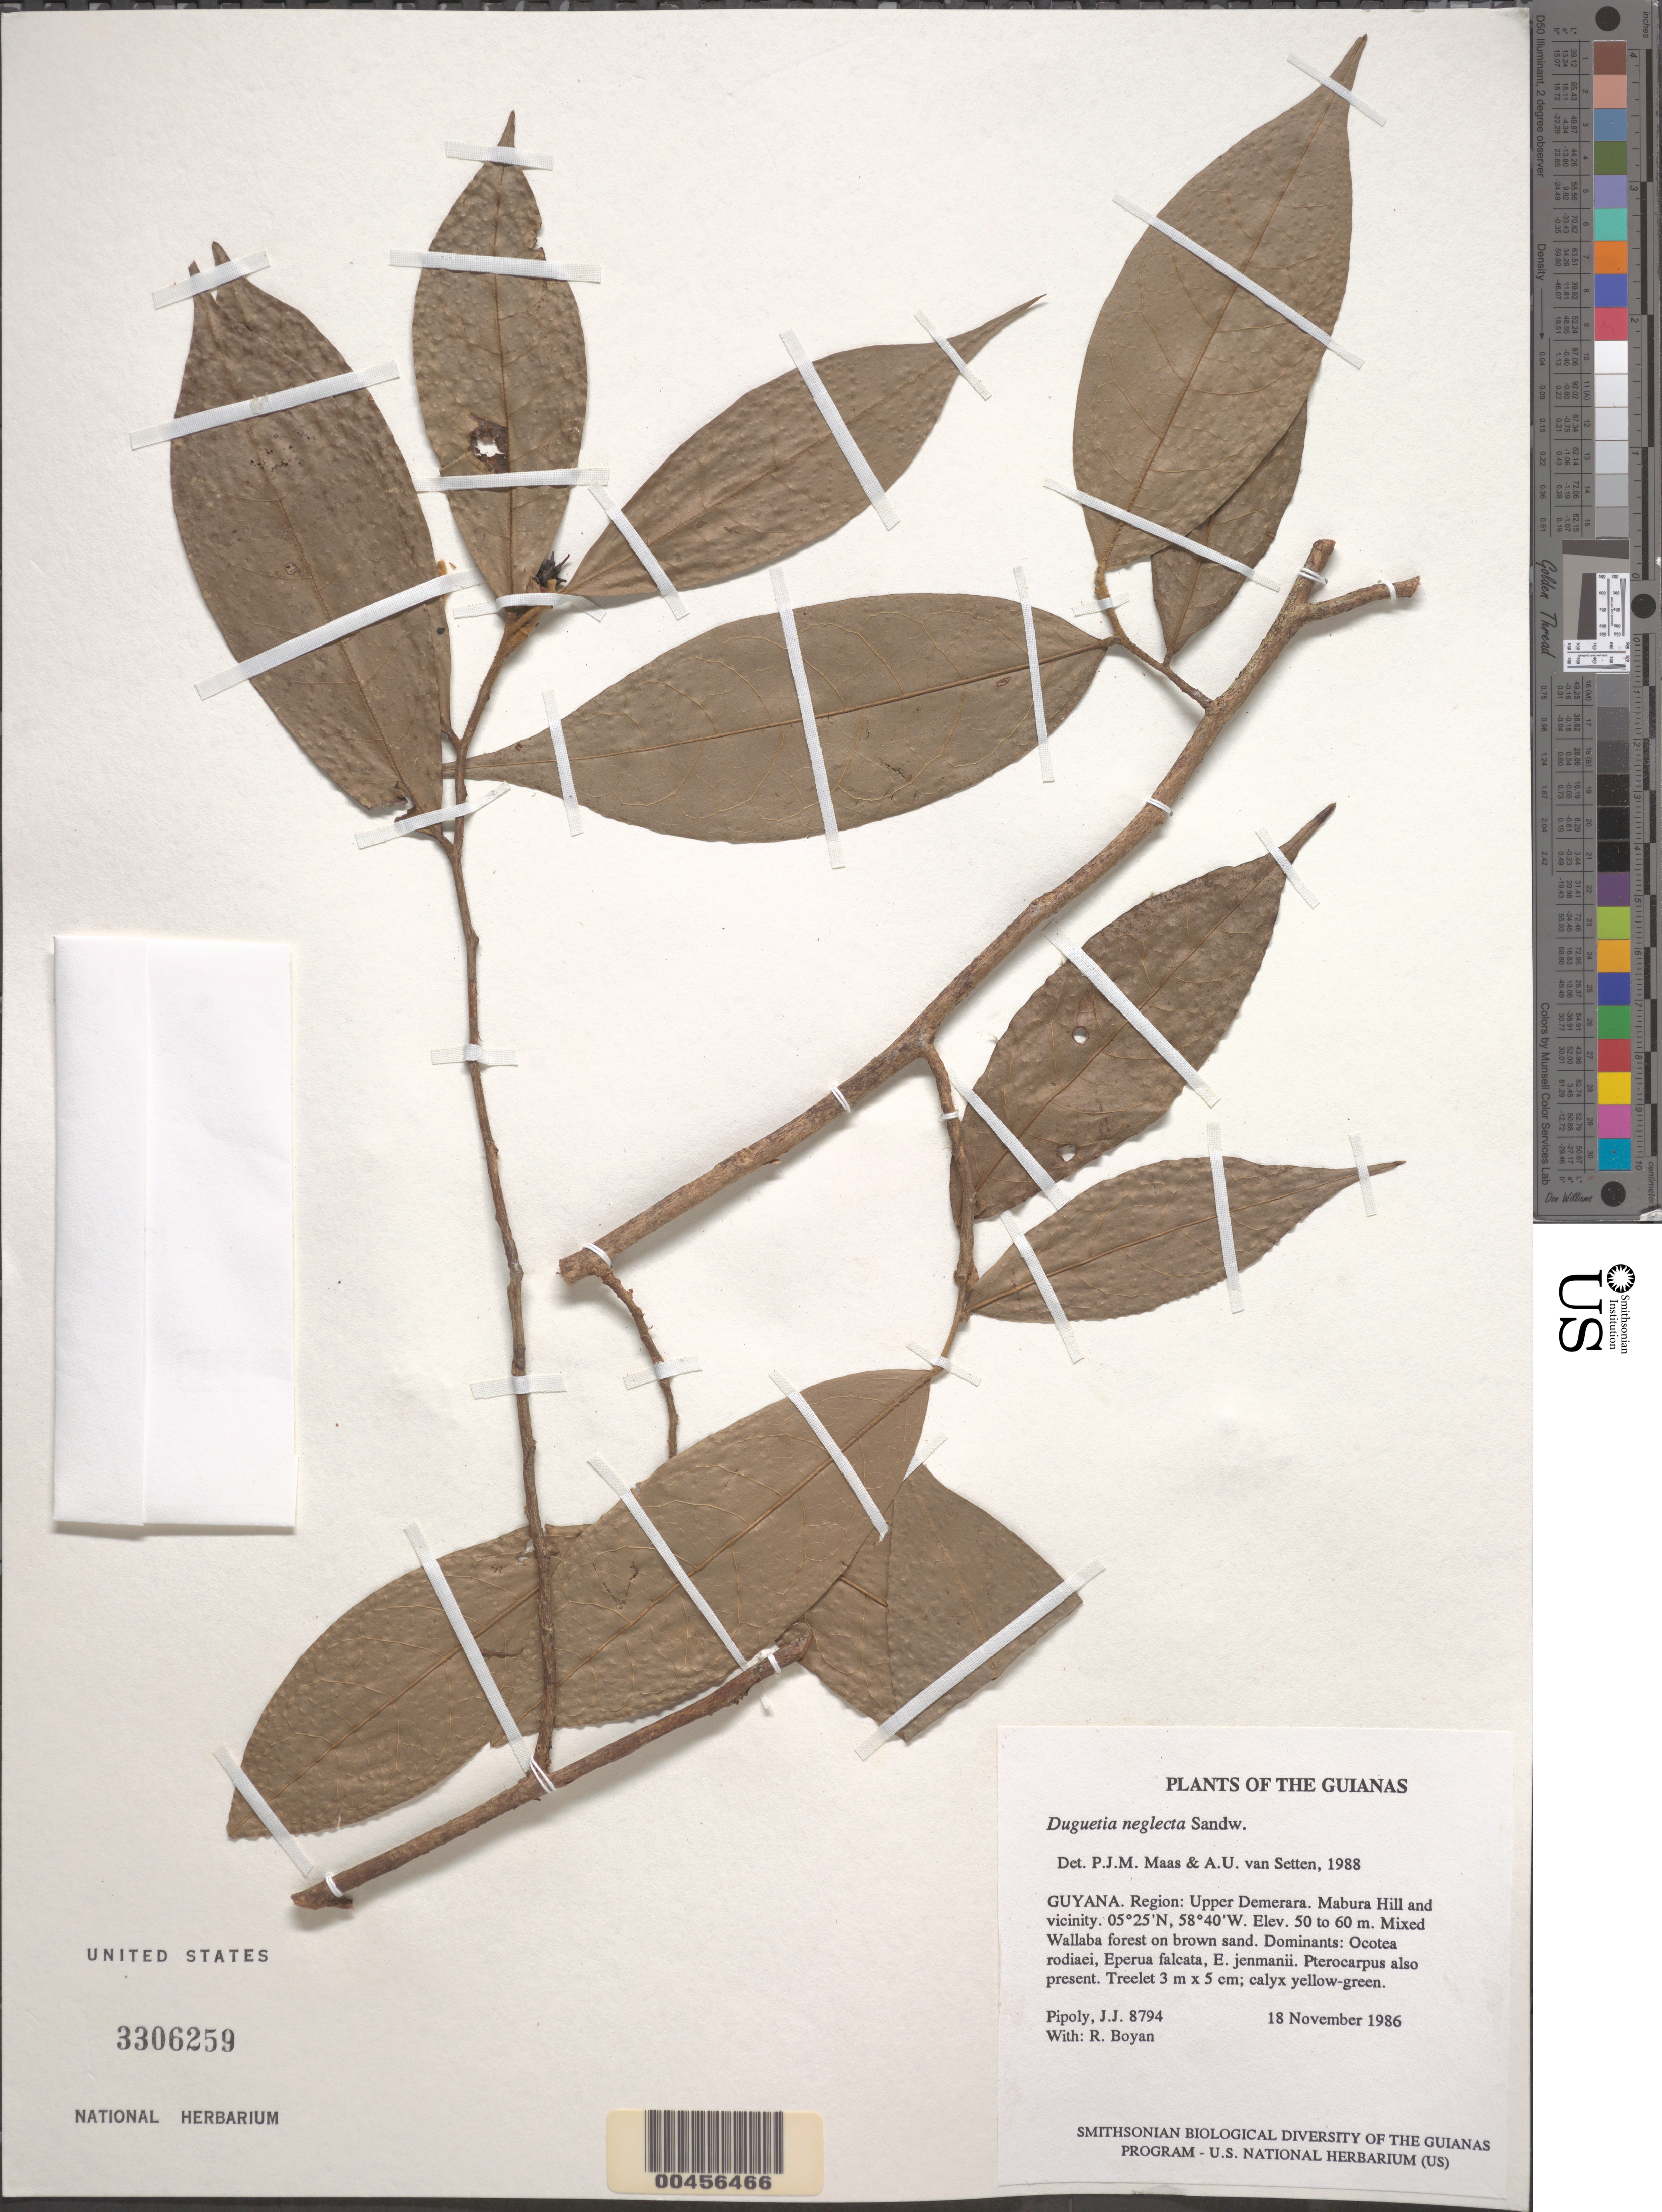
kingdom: Plantae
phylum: Tracheophyta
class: Magnoliopsida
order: Magnoliales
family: Annonaceae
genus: Duguetia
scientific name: Duguetia neglecta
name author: Sandwith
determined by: Maas, P. J.; van Setten, A. U.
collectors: J. J. Pipoly & R. Boyan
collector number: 8794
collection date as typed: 18 November 1986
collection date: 1986-11-18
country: Guyana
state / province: U. Demerara-Berbice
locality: Mabura Hill and vicinity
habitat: Mixed Wallaba forest on brown sand. Dominants: Ocotea rodiaei, Eperua falcata, E. jenmanii. Pterocarpus also present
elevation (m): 50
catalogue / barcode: US 3306259